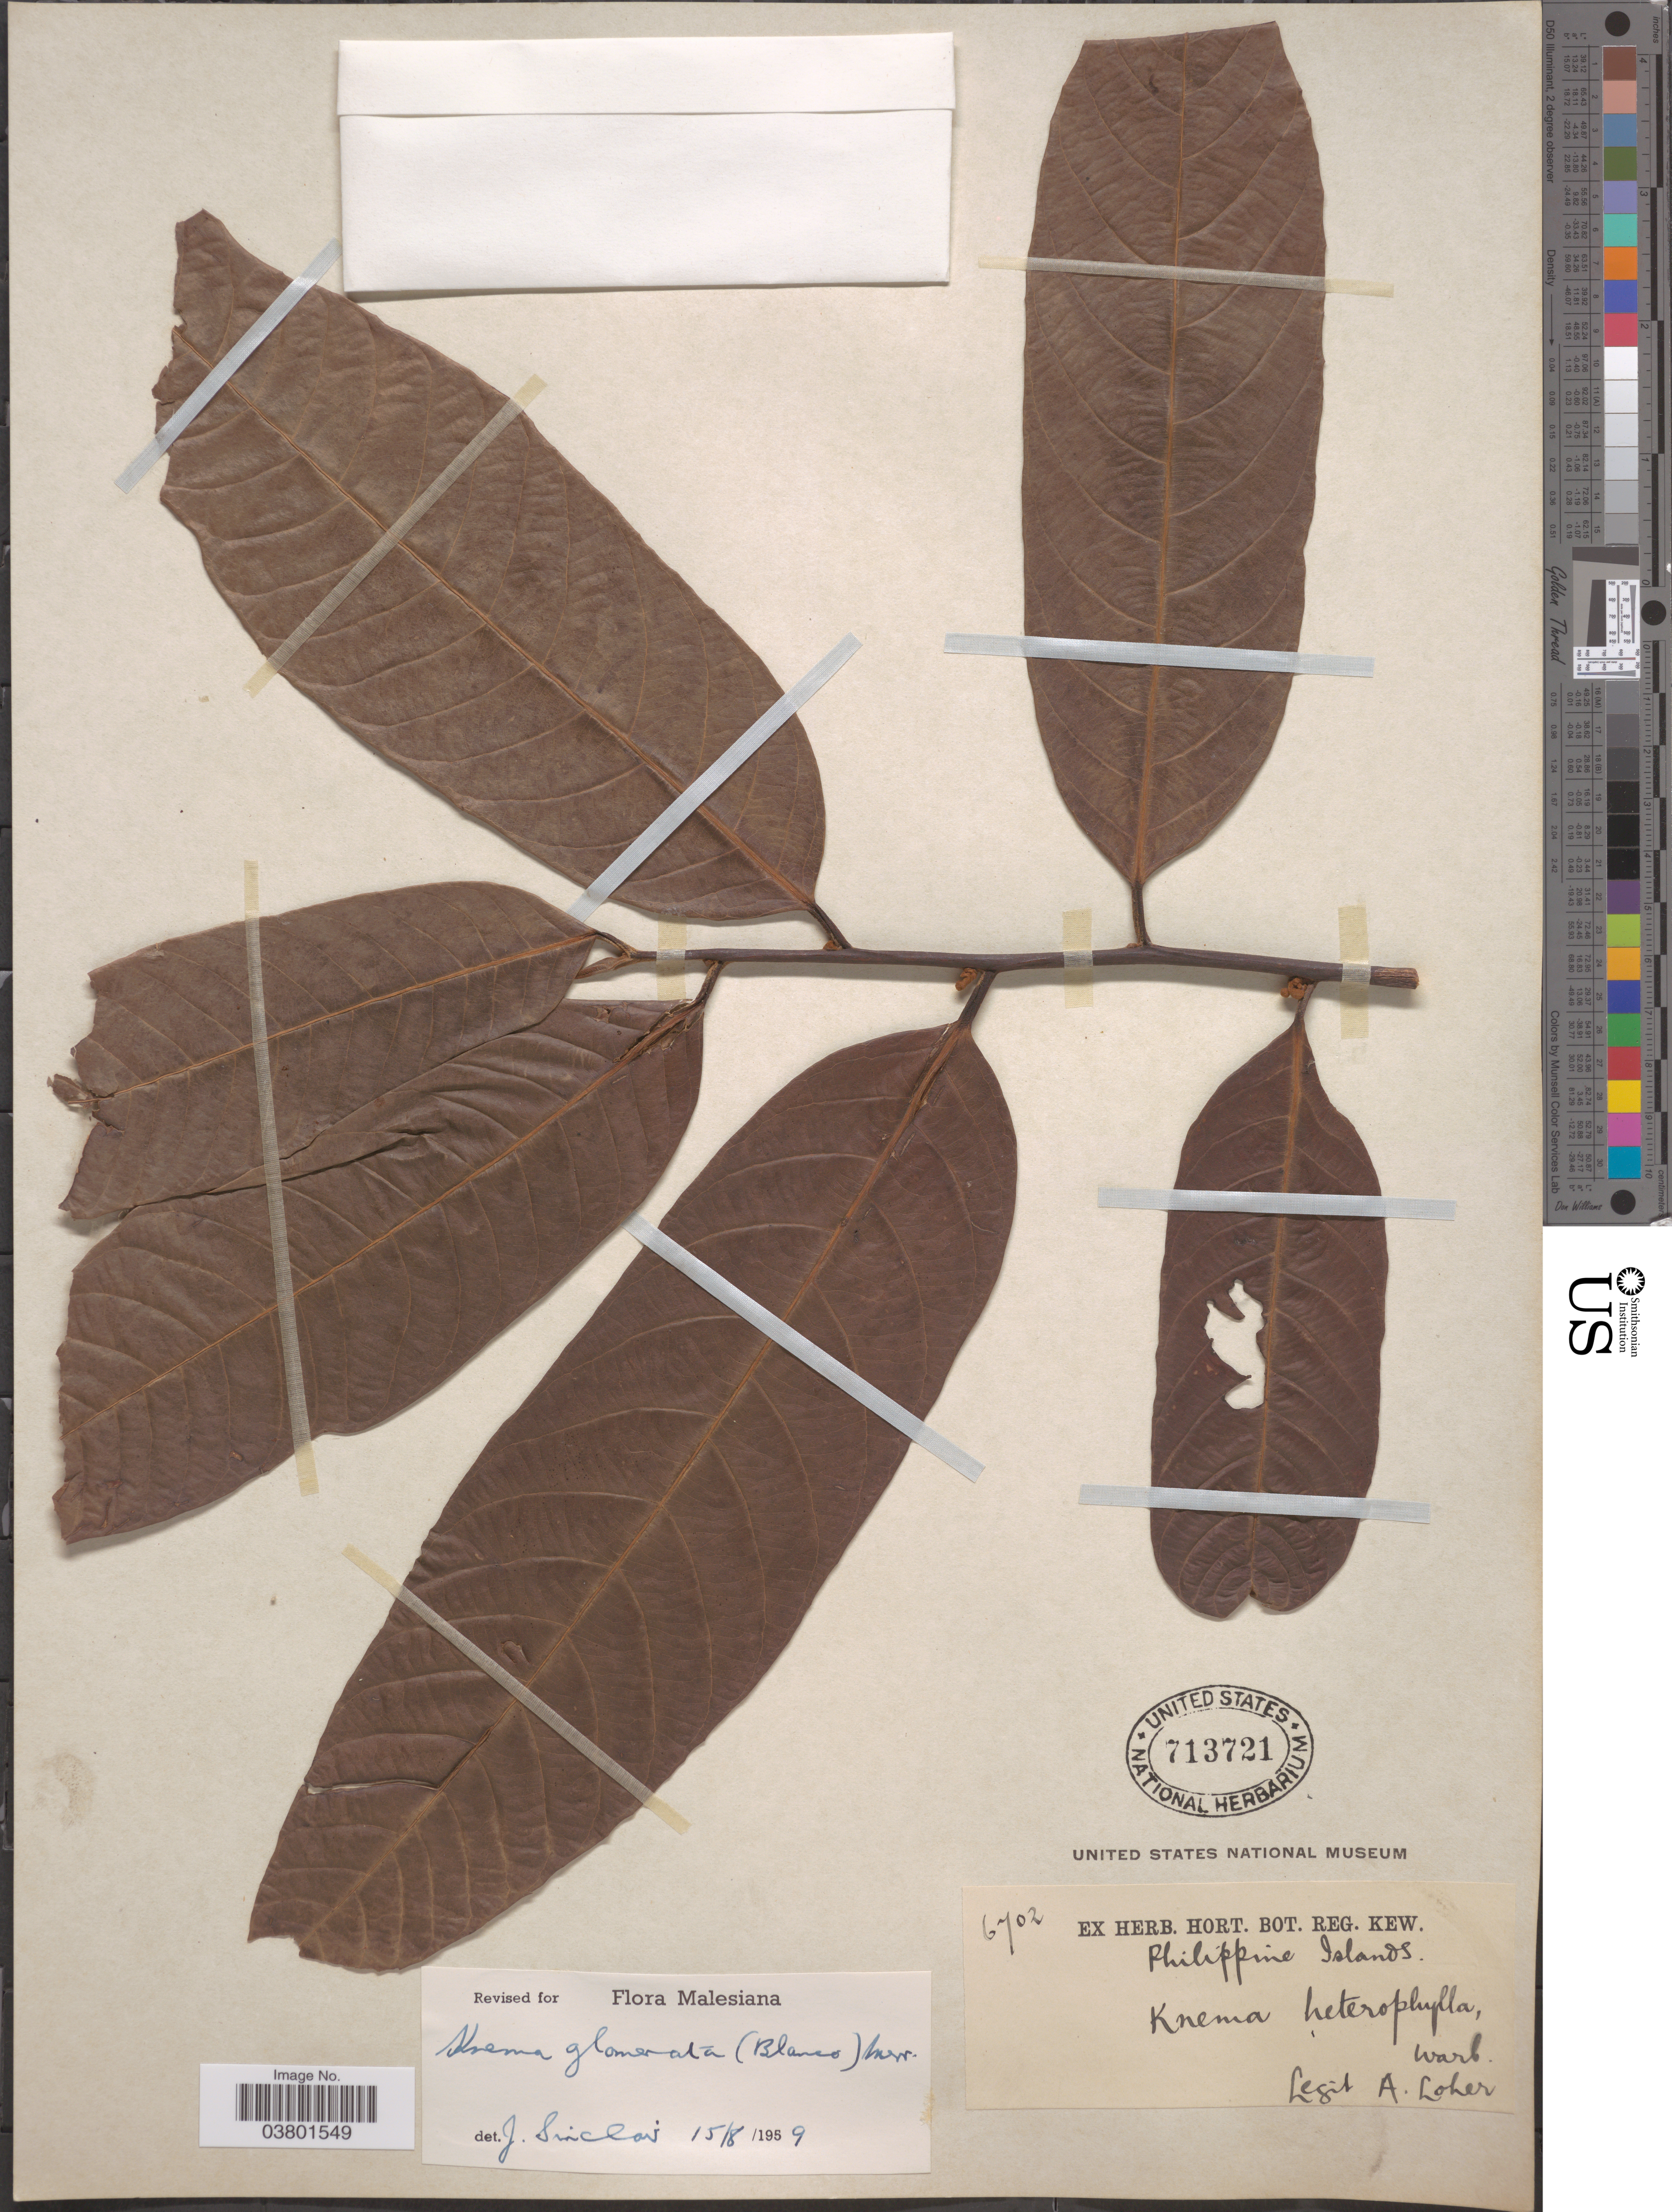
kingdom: Plantae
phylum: Tracheophyta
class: Magnoliopsida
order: Magnoliales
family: Myristicaceae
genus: Knema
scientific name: Knema glomerata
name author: (Blanco) Merr.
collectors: A. Loher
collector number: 6702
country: Philippines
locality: Philippine Islands.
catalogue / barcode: US 713721